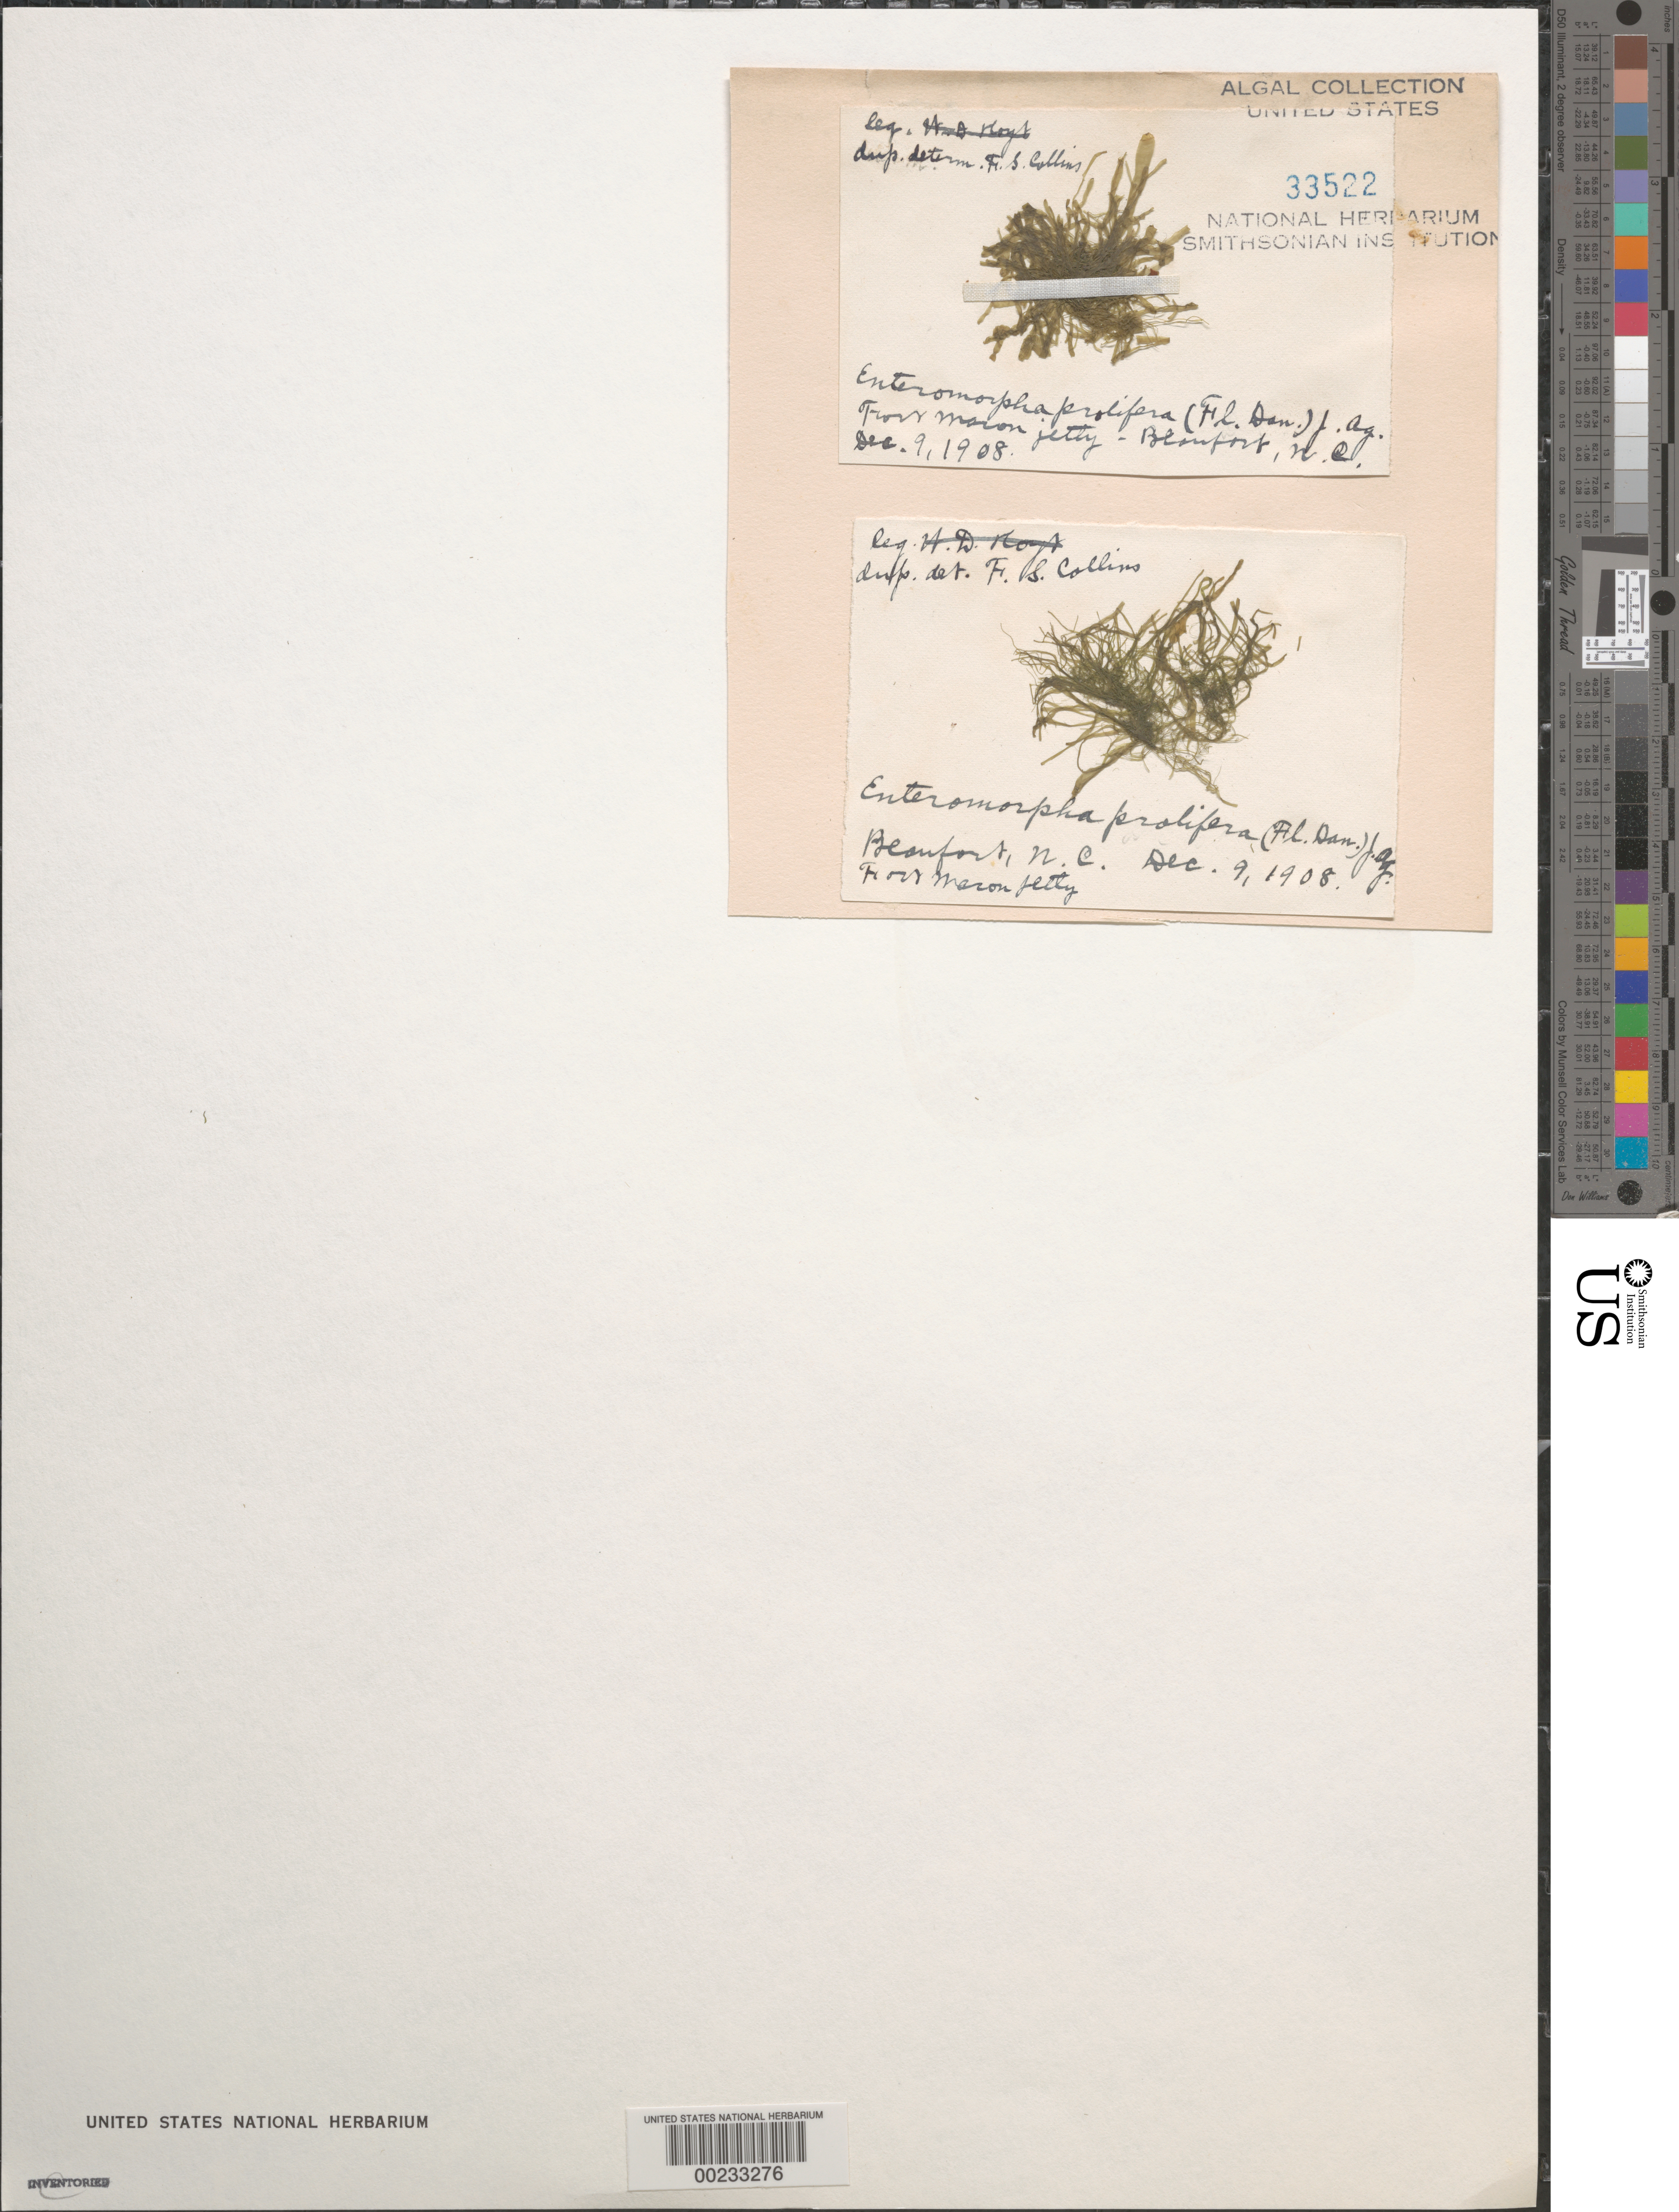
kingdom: Plantae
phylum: Chlorophyta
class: Ulvophyceae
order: Ulvales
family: Ulvaceae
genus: Ulva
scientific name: Ulva prolifera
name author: O.F. Müller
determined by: Algae name updating Project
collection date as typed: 09 Dec 1908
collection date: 1908-12-09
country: United States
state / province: North Carolina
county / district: Carteret County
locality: Beaufort, Fort Macon jetty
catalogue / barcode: US 33522